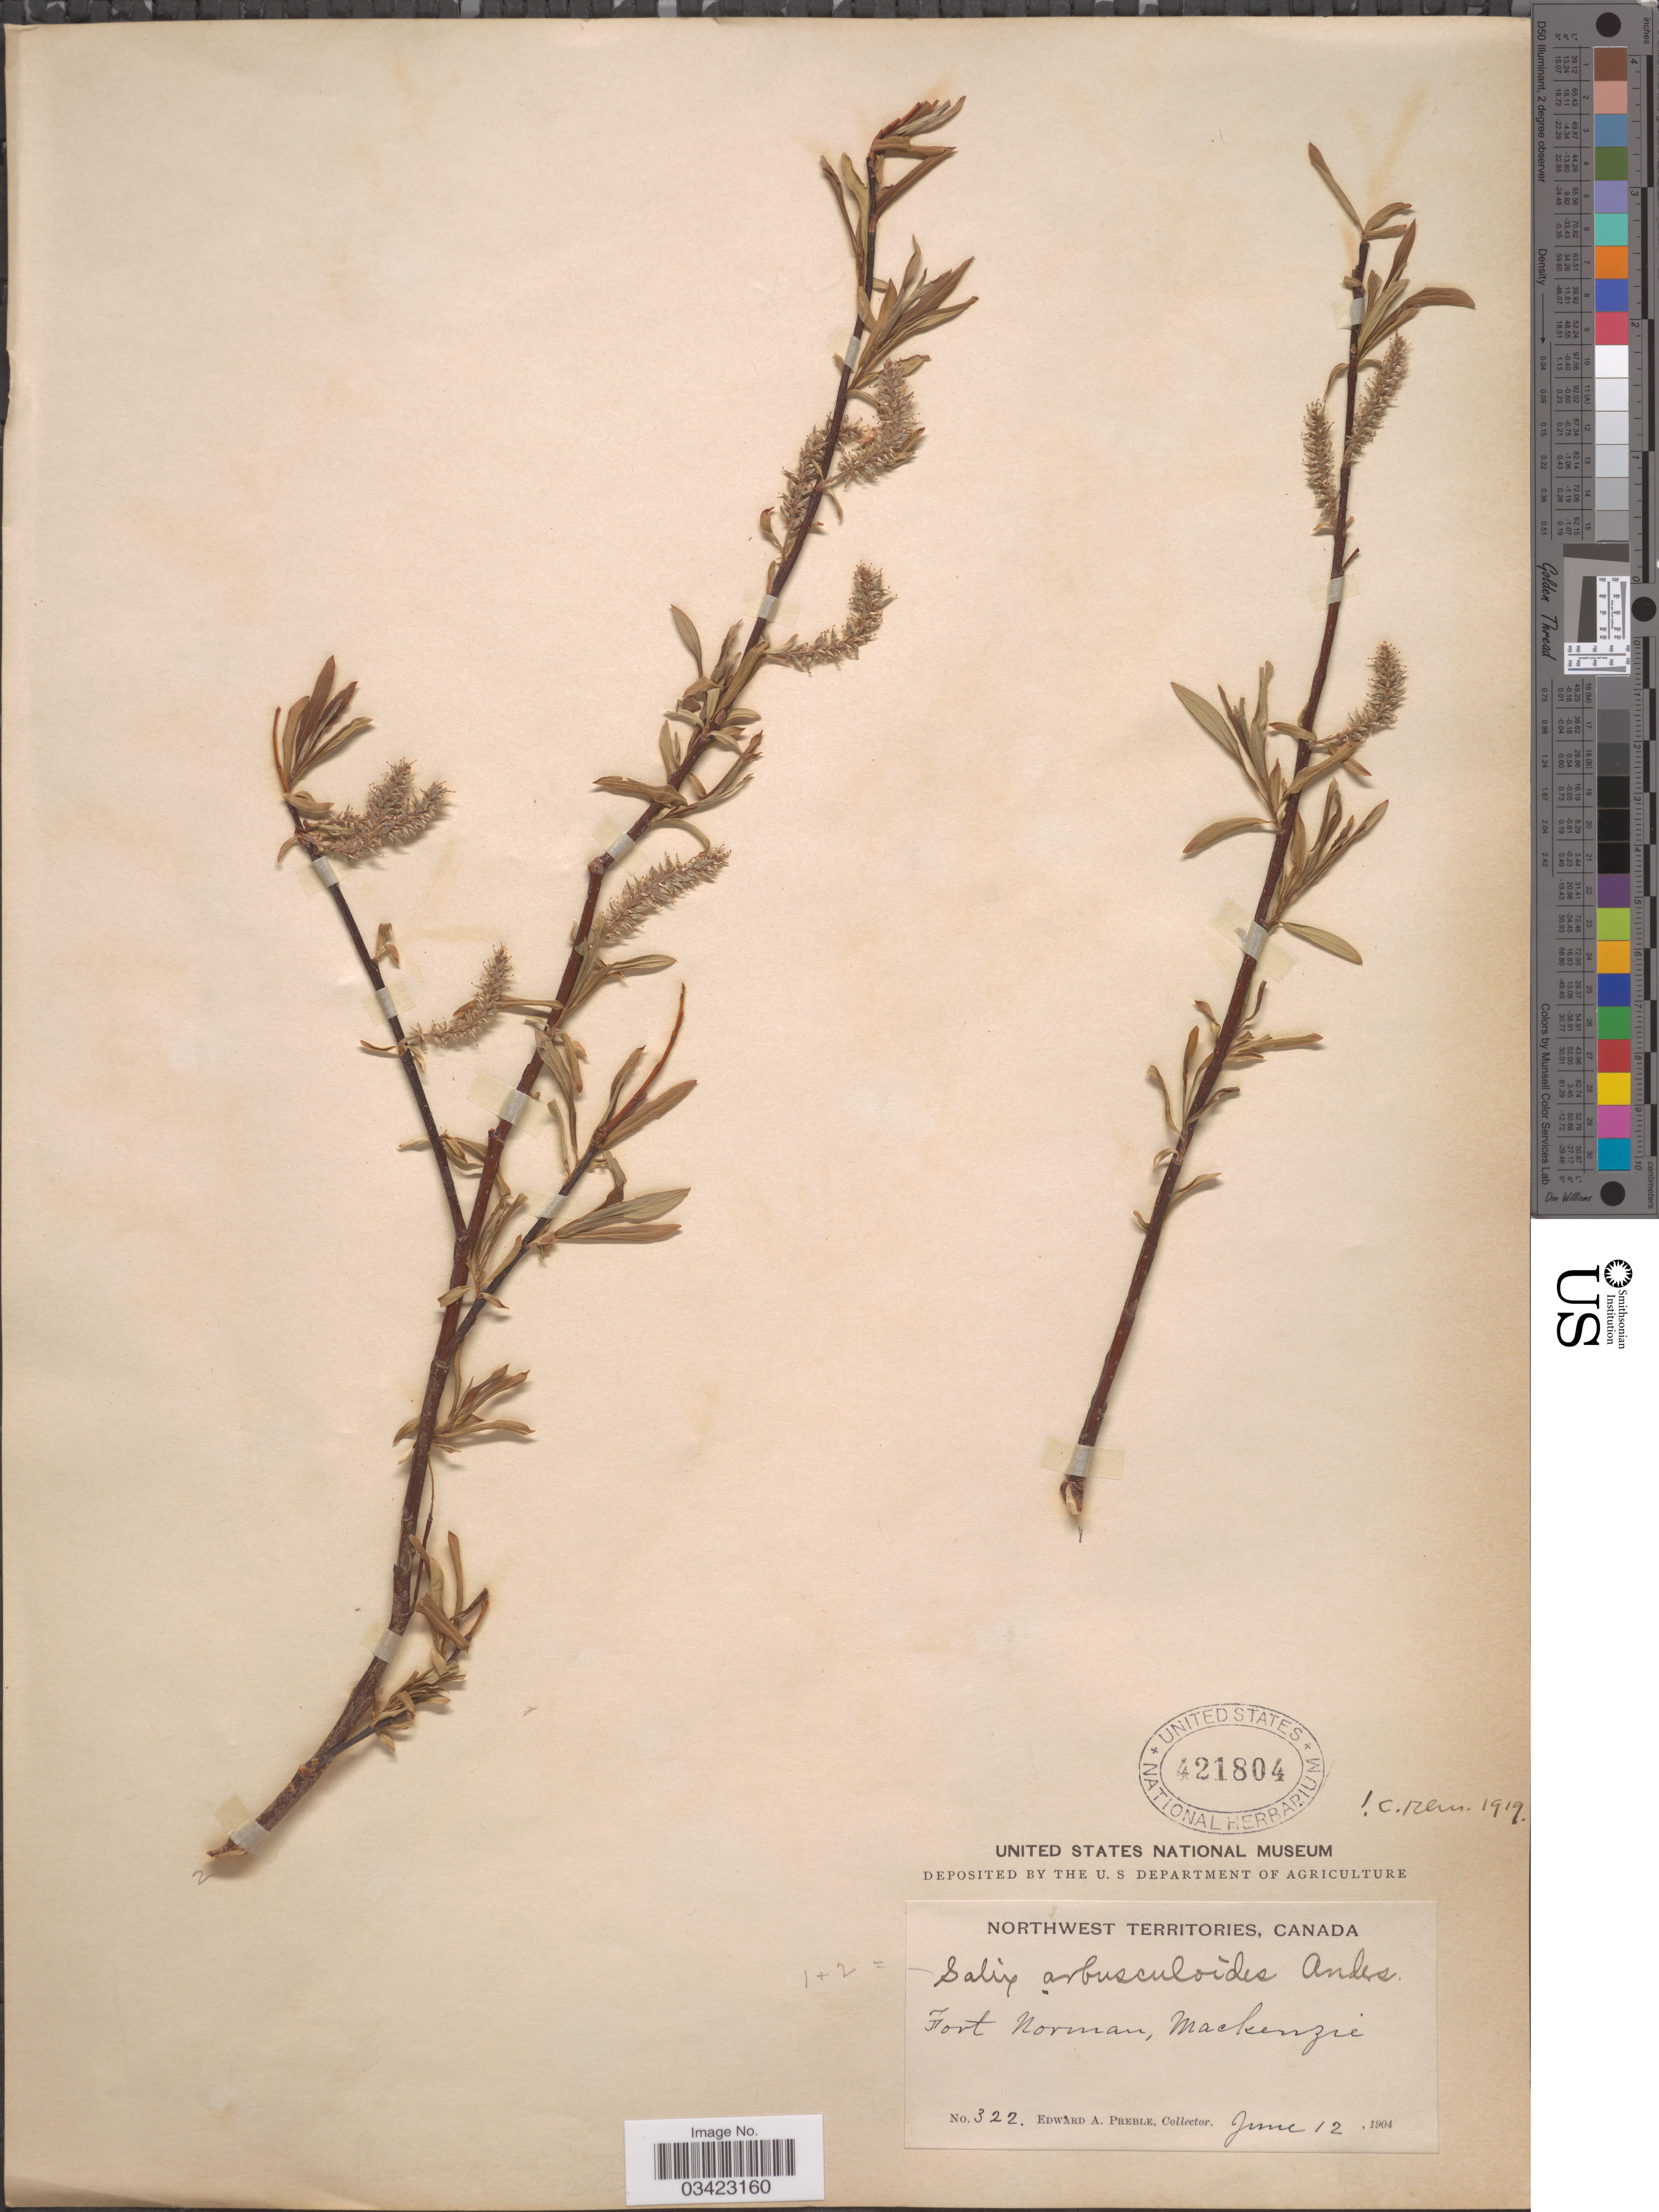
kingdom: Plantae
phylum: Tracheophyta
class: Magnoliopsida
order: Malpighiales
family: Salicaceae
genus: Salix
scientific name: Salix arbusculoides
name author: Andersson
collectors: E. Preble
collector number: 322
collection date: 1904-06-12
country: Canada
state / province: Northwest Territories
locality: Fort Norman, Mackenzie.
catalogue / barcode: US 421804